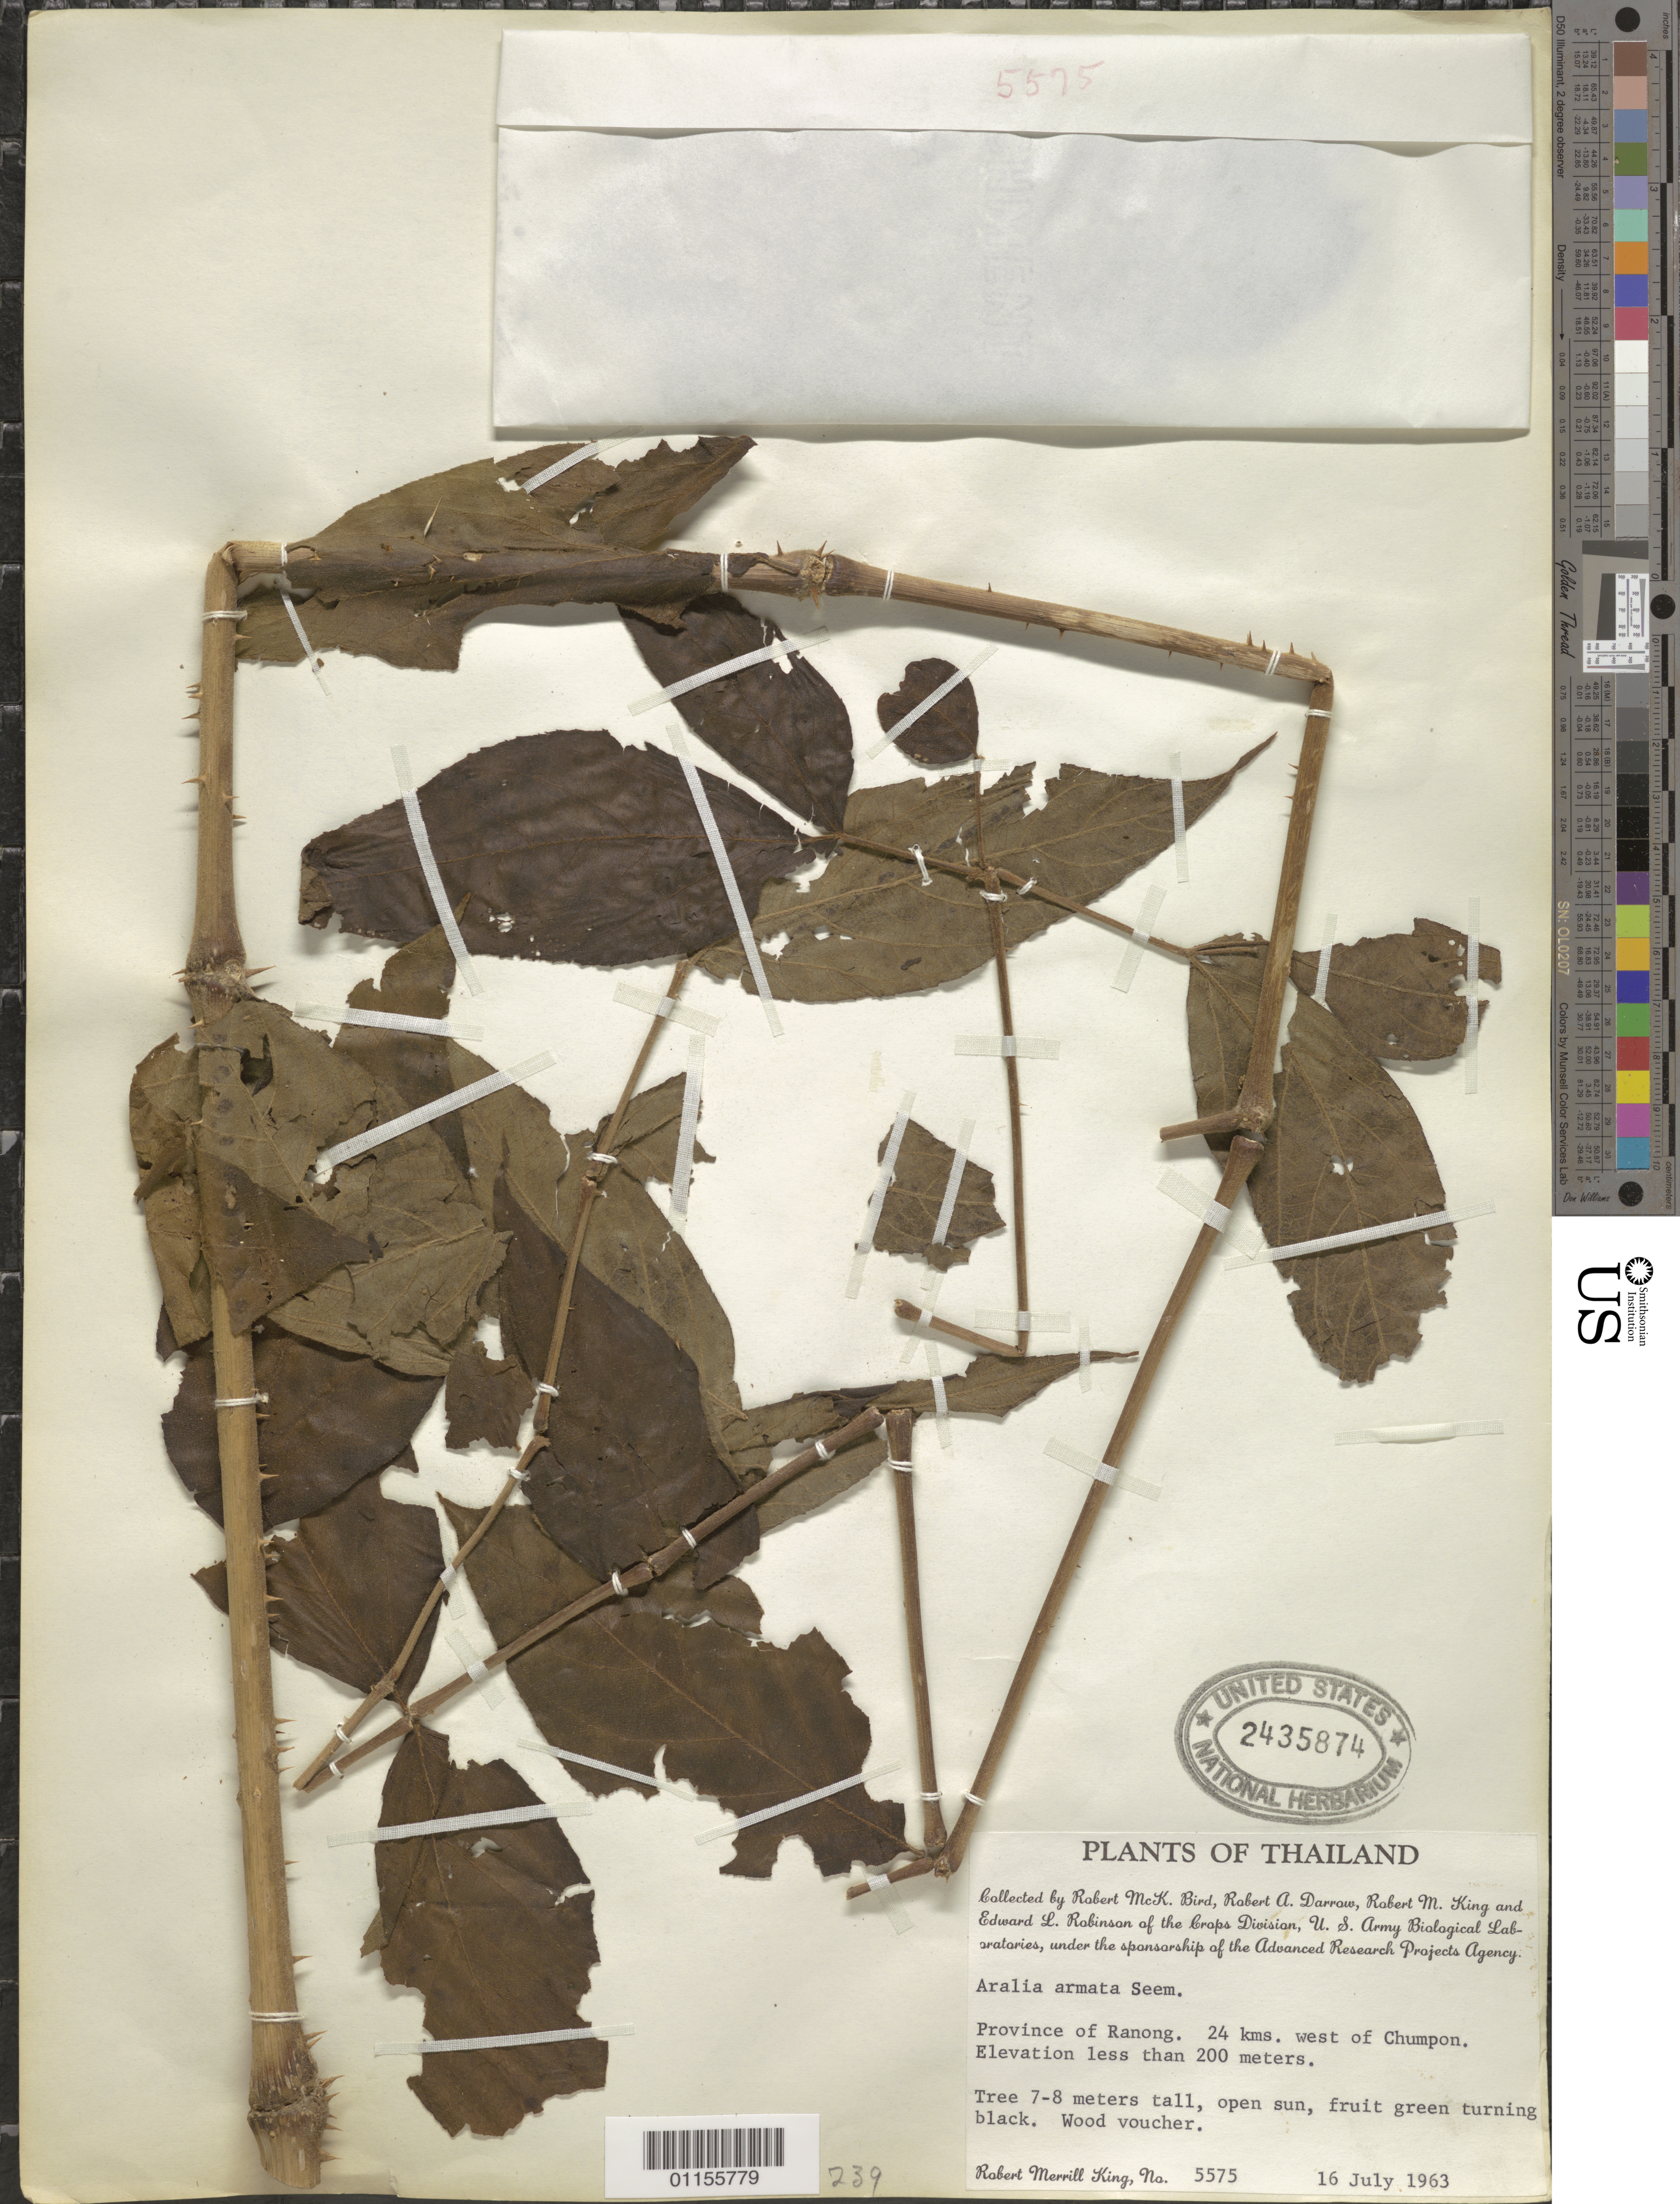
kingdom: Plantae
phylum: Tracheophyta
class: Magnoliopsida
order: Apiales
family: Araliaceae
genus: Aralia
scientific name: Aralia armata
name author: (Wall.) Seem.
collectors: R. M. King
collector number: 5575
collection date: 1963-07-16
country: Thailand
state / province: Ranong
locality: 24 km W of Chumpon.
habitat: Tree, open sun. Wood voucher.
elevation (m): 200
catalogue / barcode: US 2435874